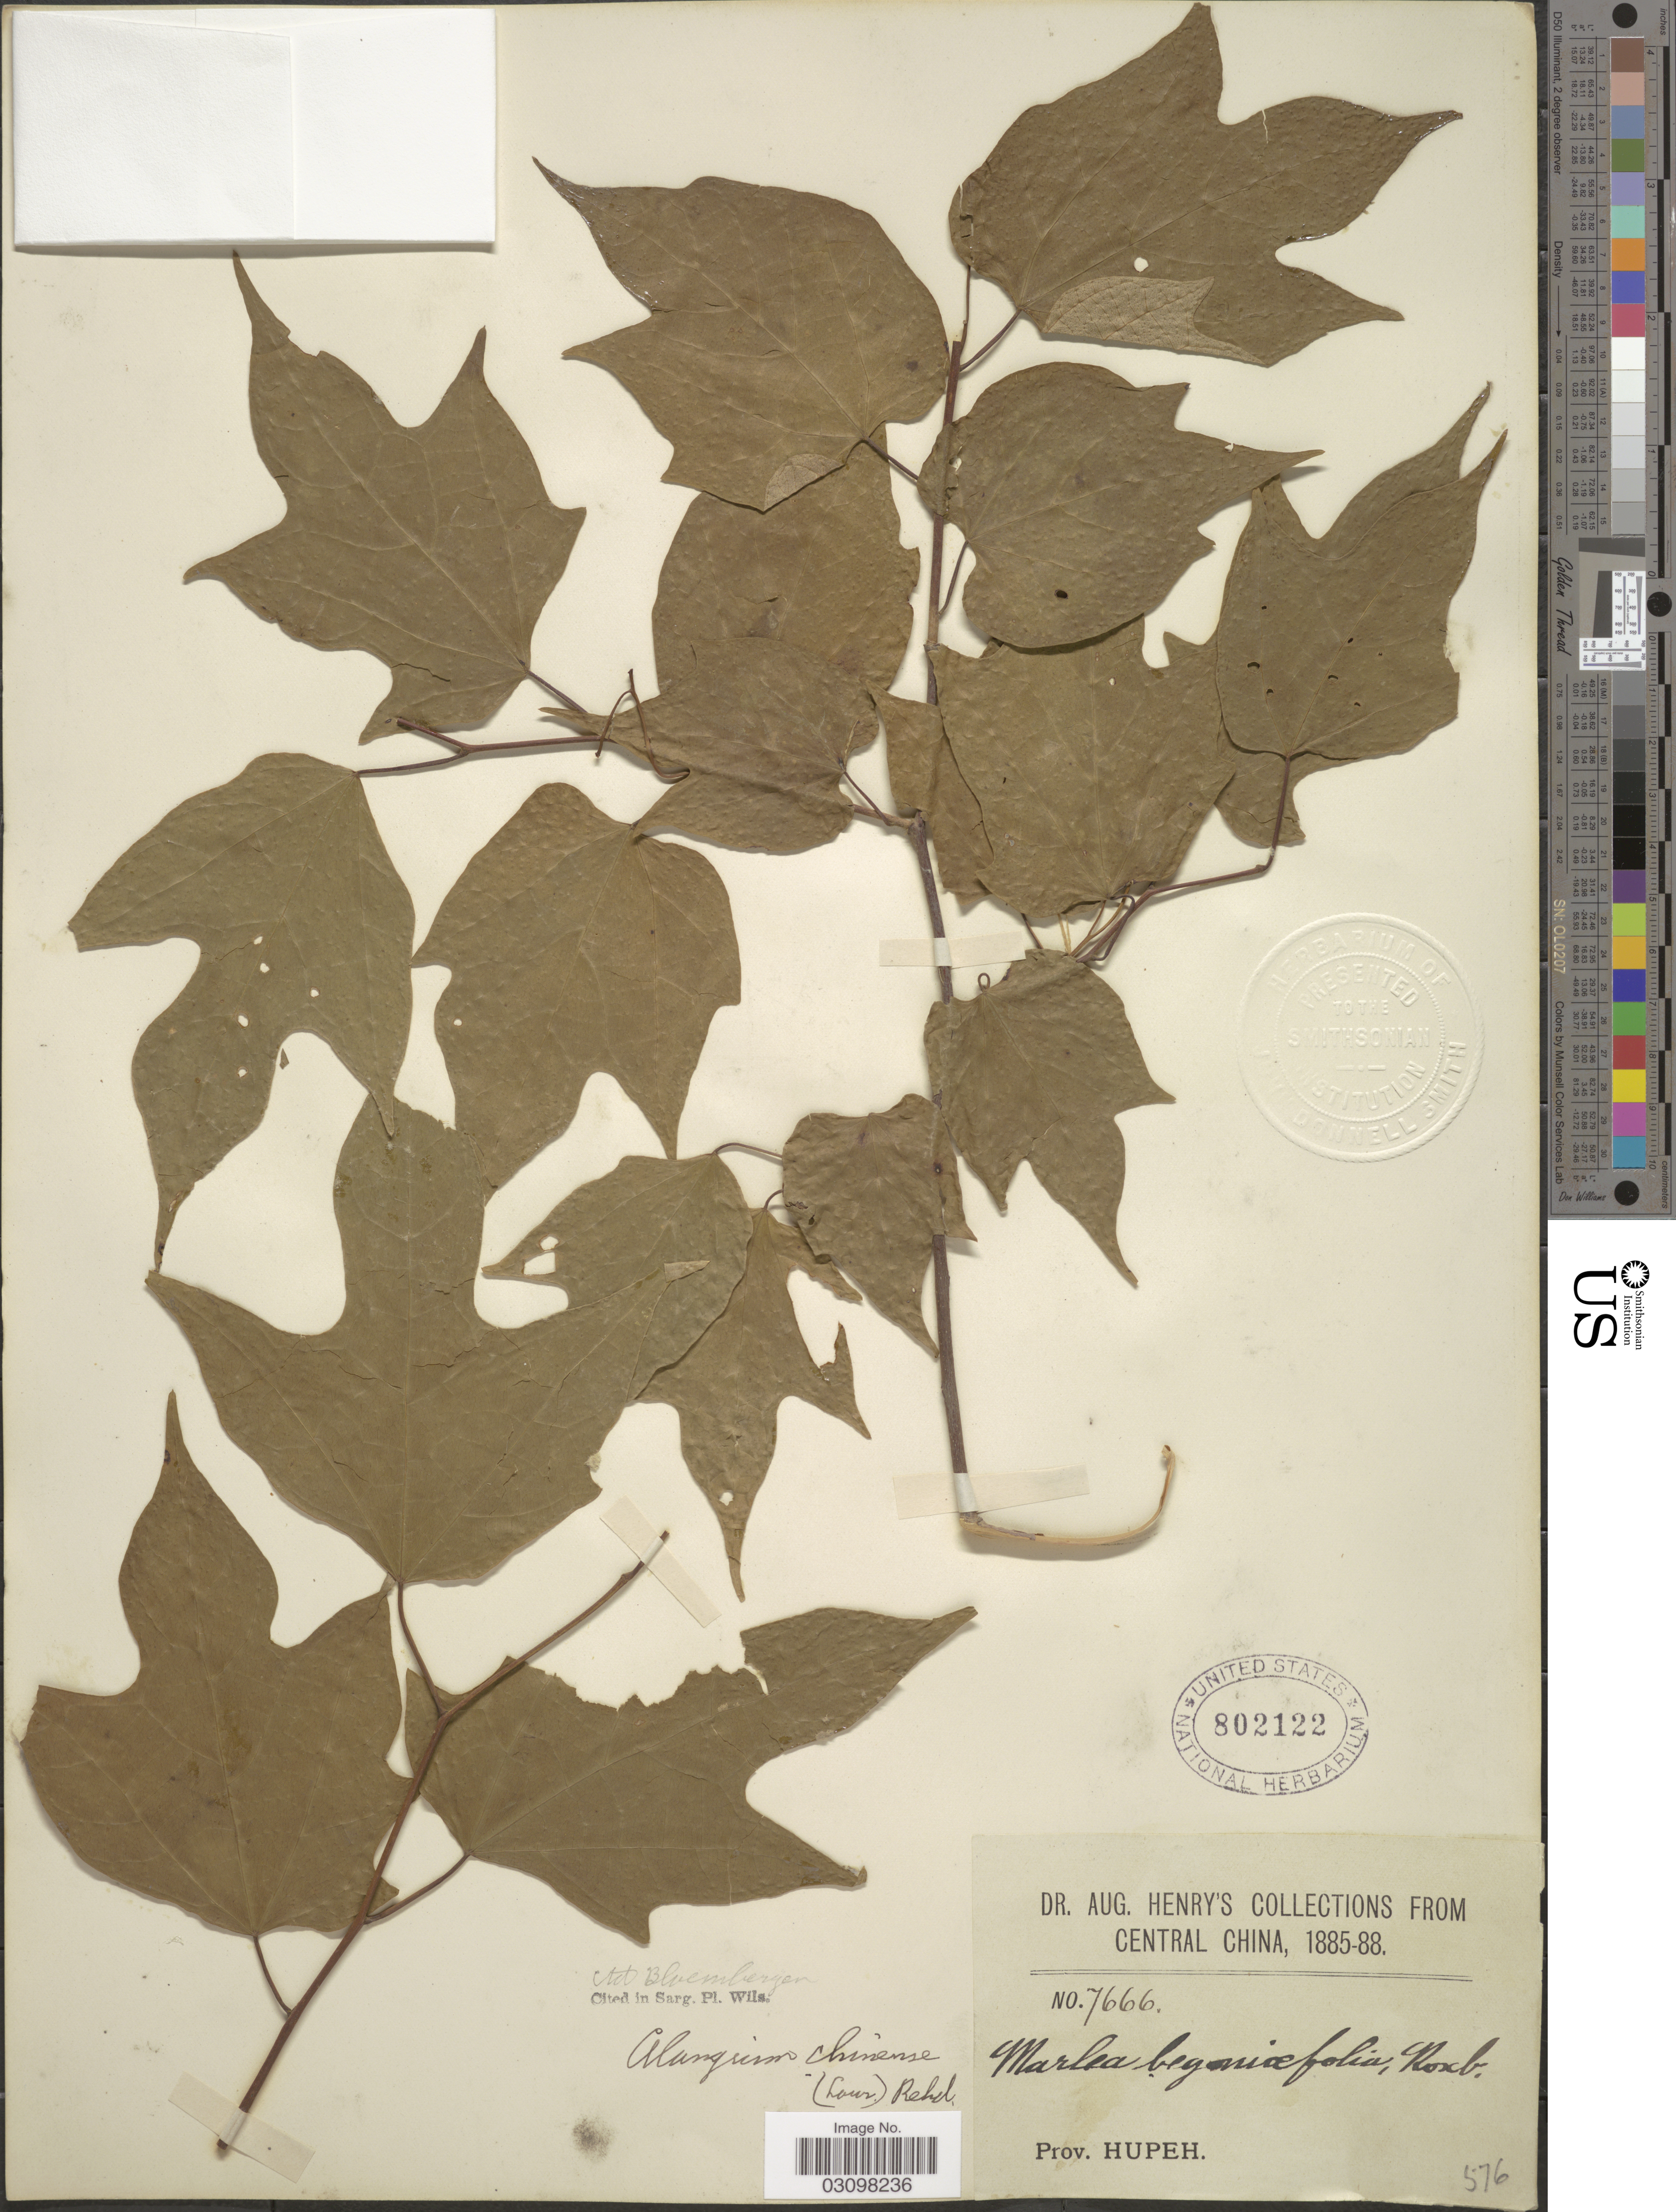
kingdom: Plantae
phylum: Tracheophyta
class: Magnoliopsida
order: Cornales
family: Cornaceae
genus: Alangium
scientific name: Alangium chinense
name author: (Harms) Rehder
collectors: A. Henry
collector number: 7666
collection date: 1885/1888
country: China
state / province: Hubei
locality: Central China. Prov. Hupeh.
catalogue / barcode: US 802122